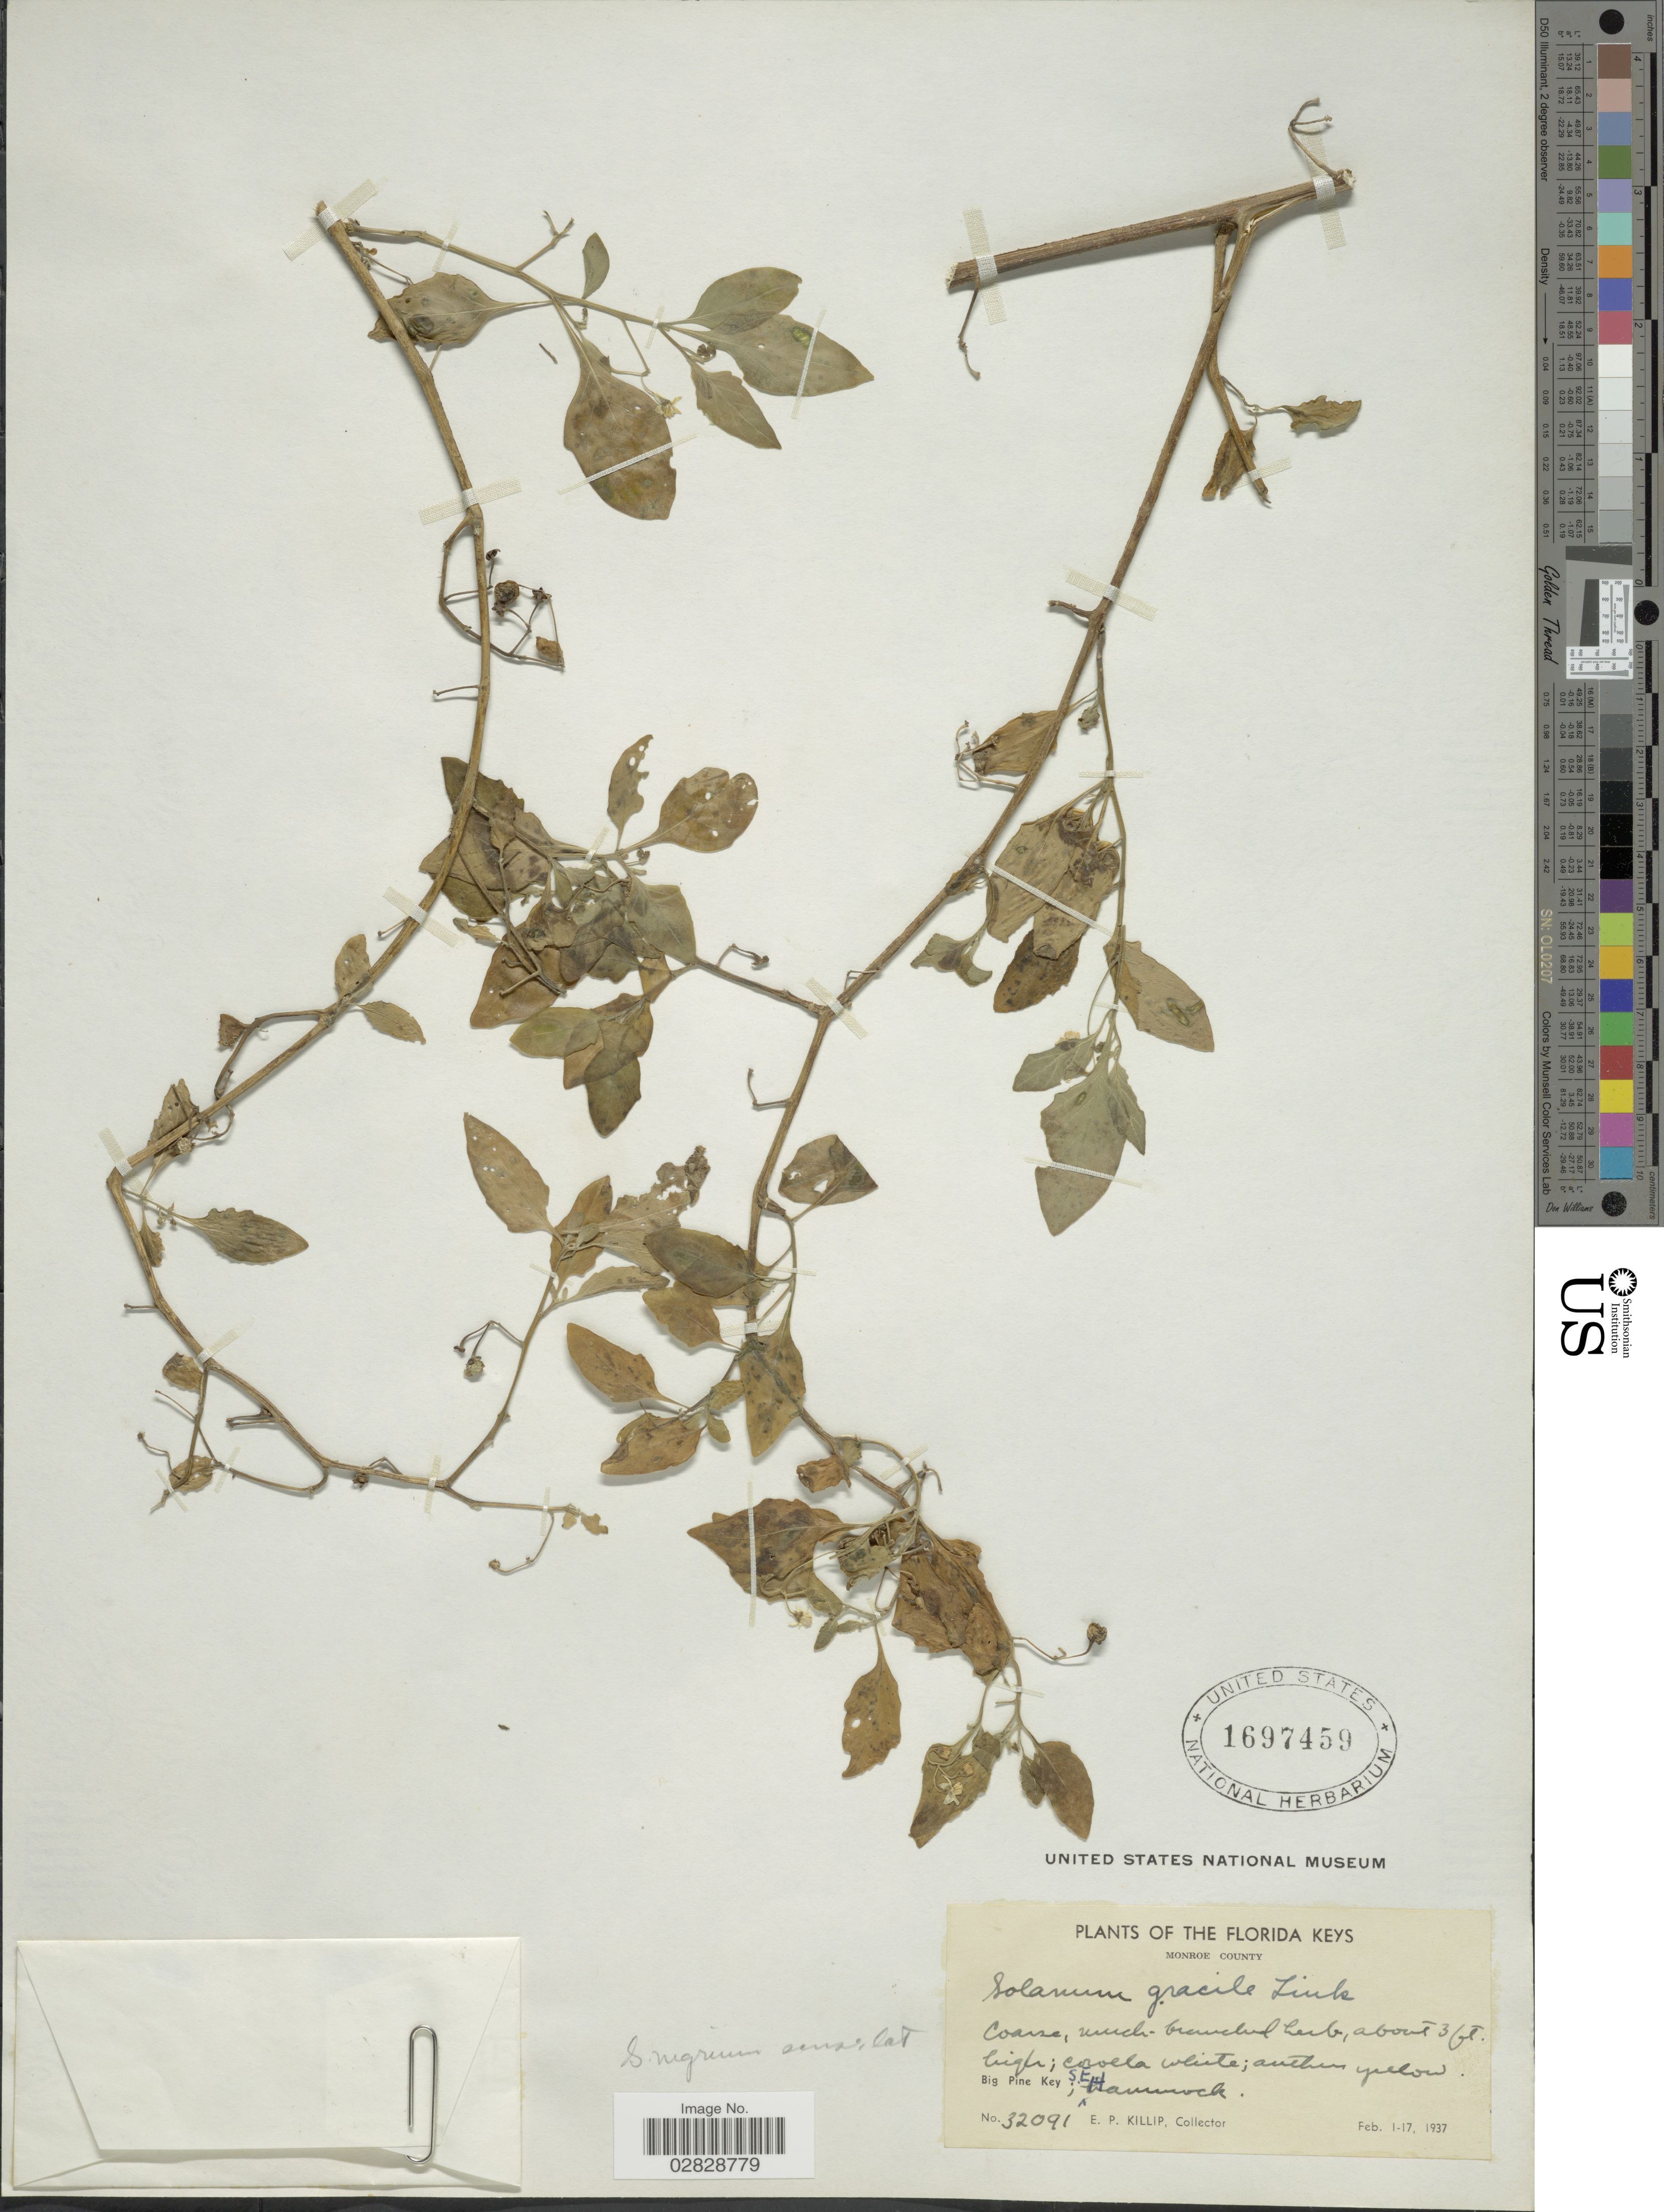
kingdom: Plantae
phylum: Tracheophyta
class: Magnoliopsida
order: Solanales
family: Solanaceae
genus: Solanum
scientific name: Solanum pseudogracile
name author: Heiser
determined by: Knapp, S. D.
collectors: E. P. Killip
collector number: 32091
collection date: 1937-02-01/1937-02-17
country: United States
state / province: Florida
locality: The Florida Keys. Monroe County. Big Pine Key, S. E. Hammock.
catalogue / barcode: US 1967459